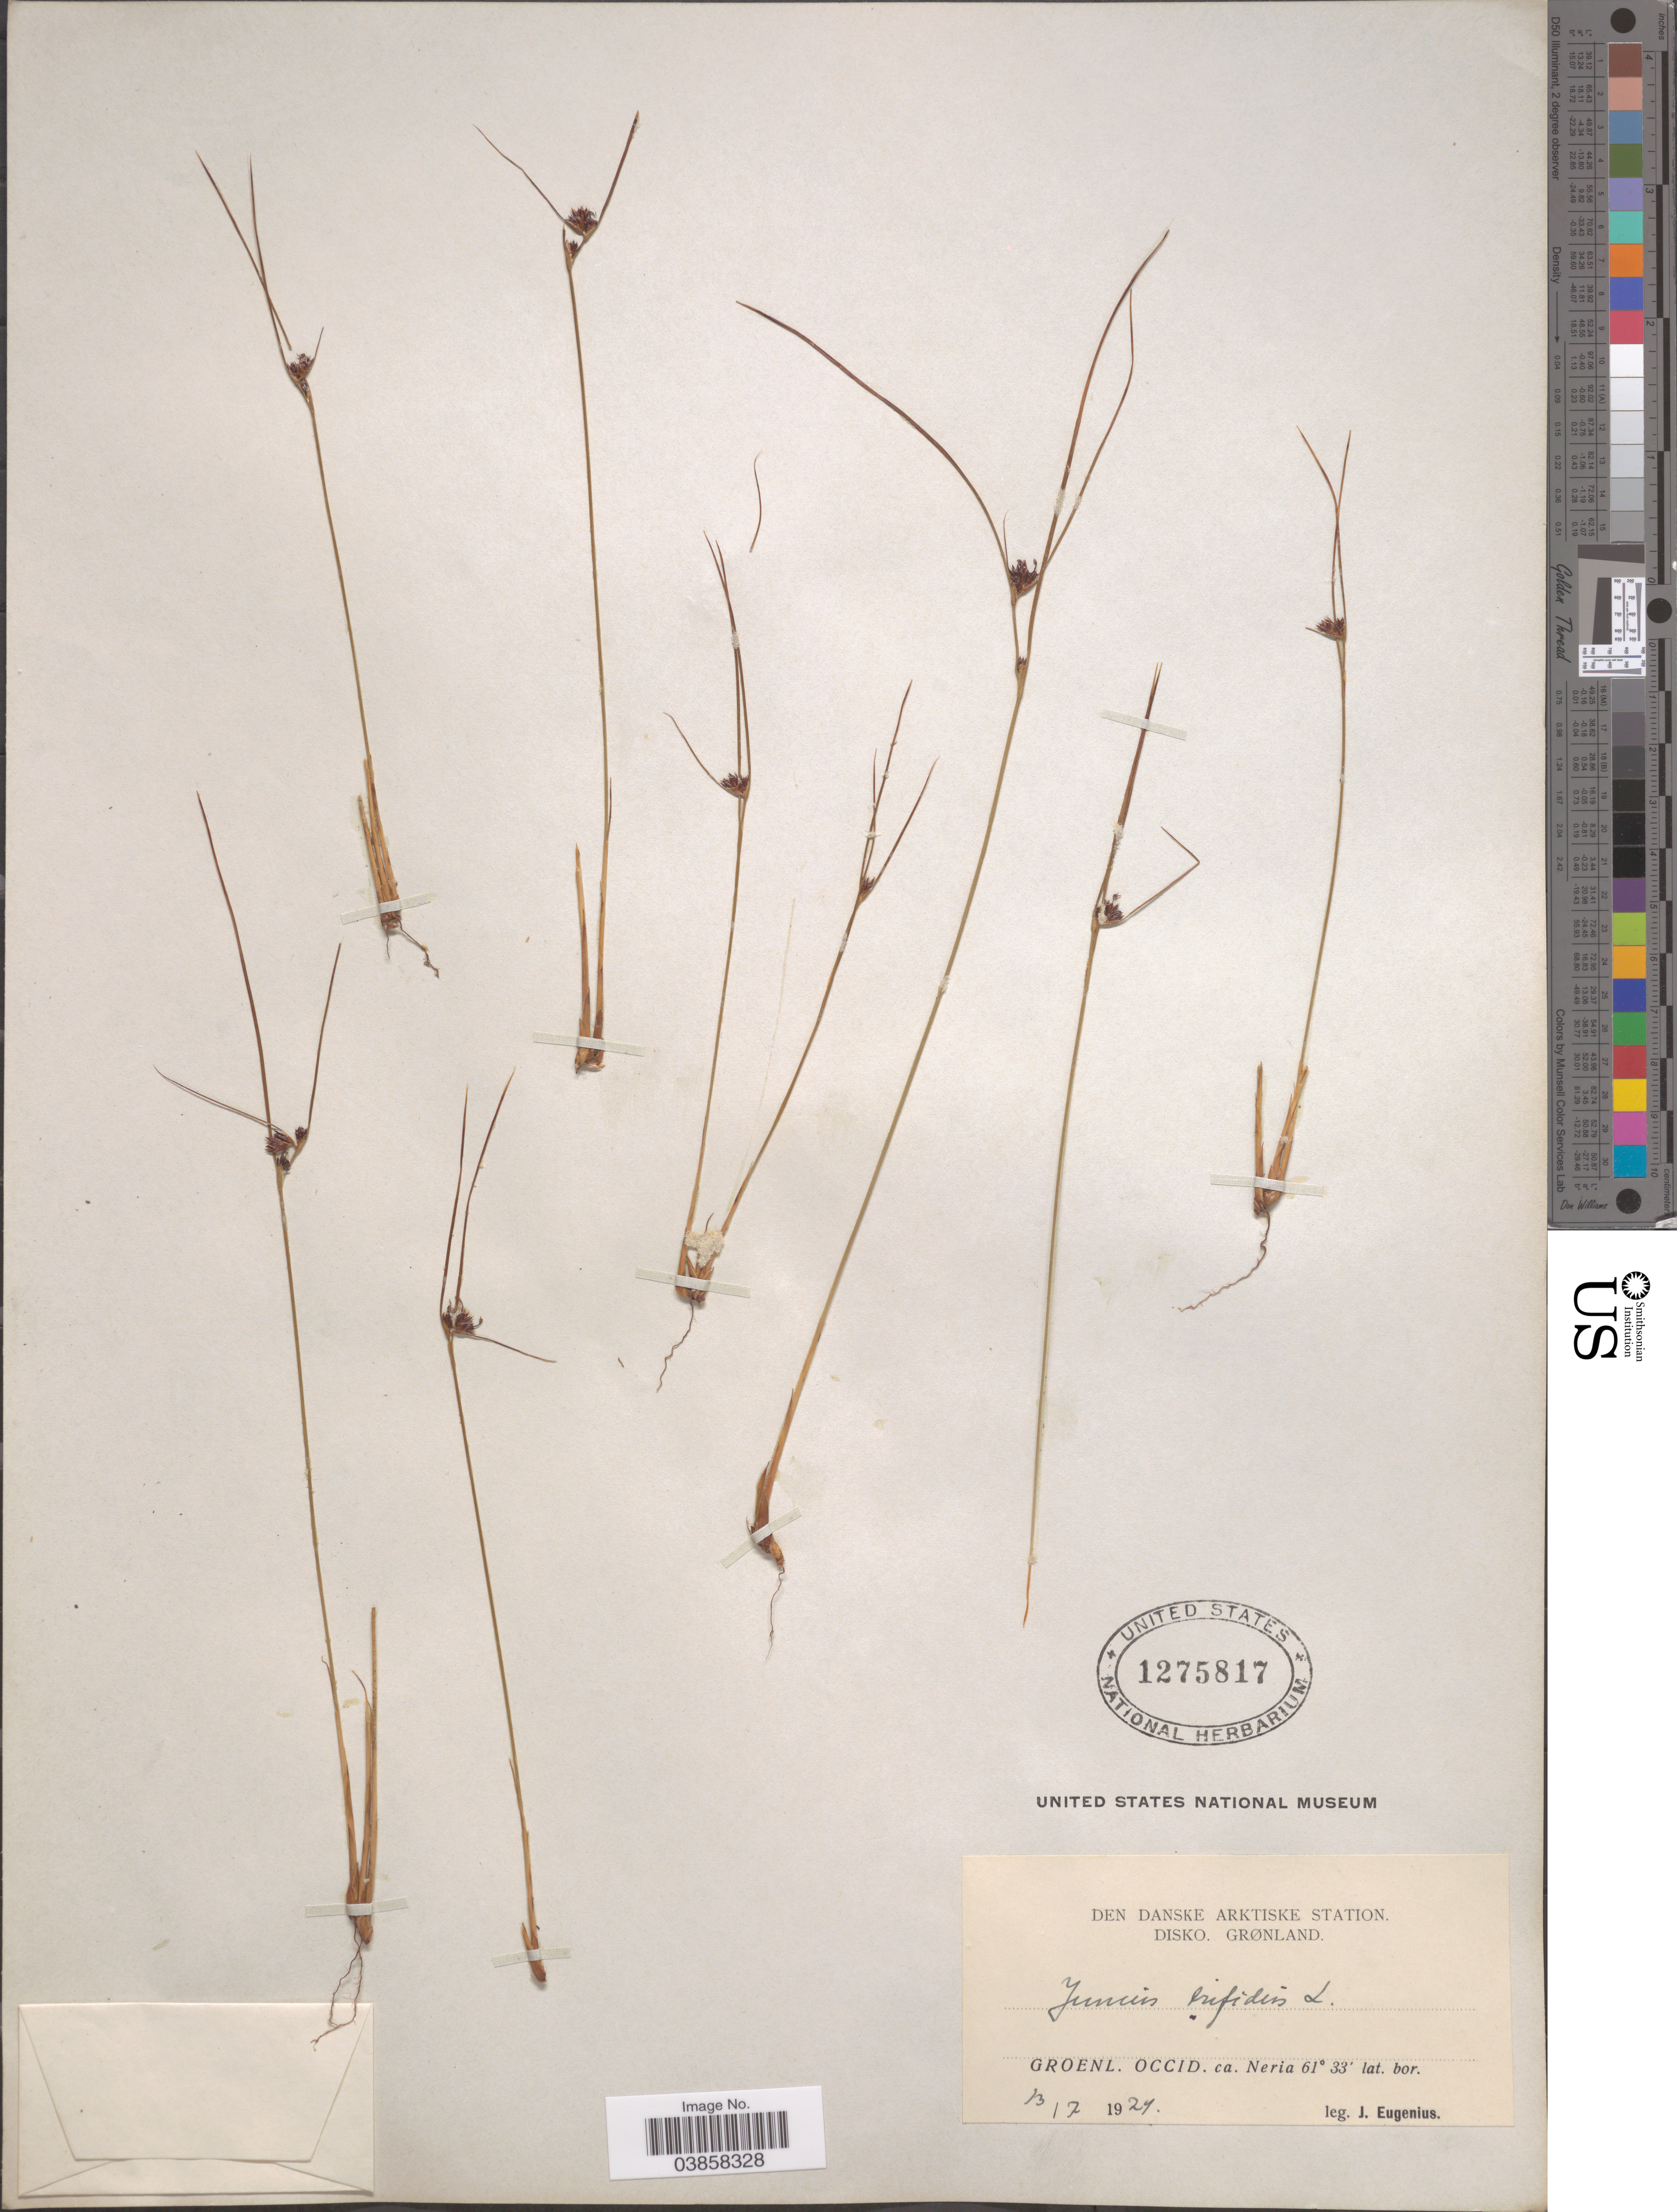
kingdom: Plantae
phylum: Tracheophyta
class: Liliopsida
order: Poales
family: Juncaceae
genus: Juncus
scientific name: Juncus trifidus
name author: L.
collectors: J. Eugenius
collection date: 1929-07-13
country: Greenland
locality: Den Danske Arktiske Station. Disko. Grønland. Groenl. Occid. ca. Neria.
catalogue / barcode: US 1275817